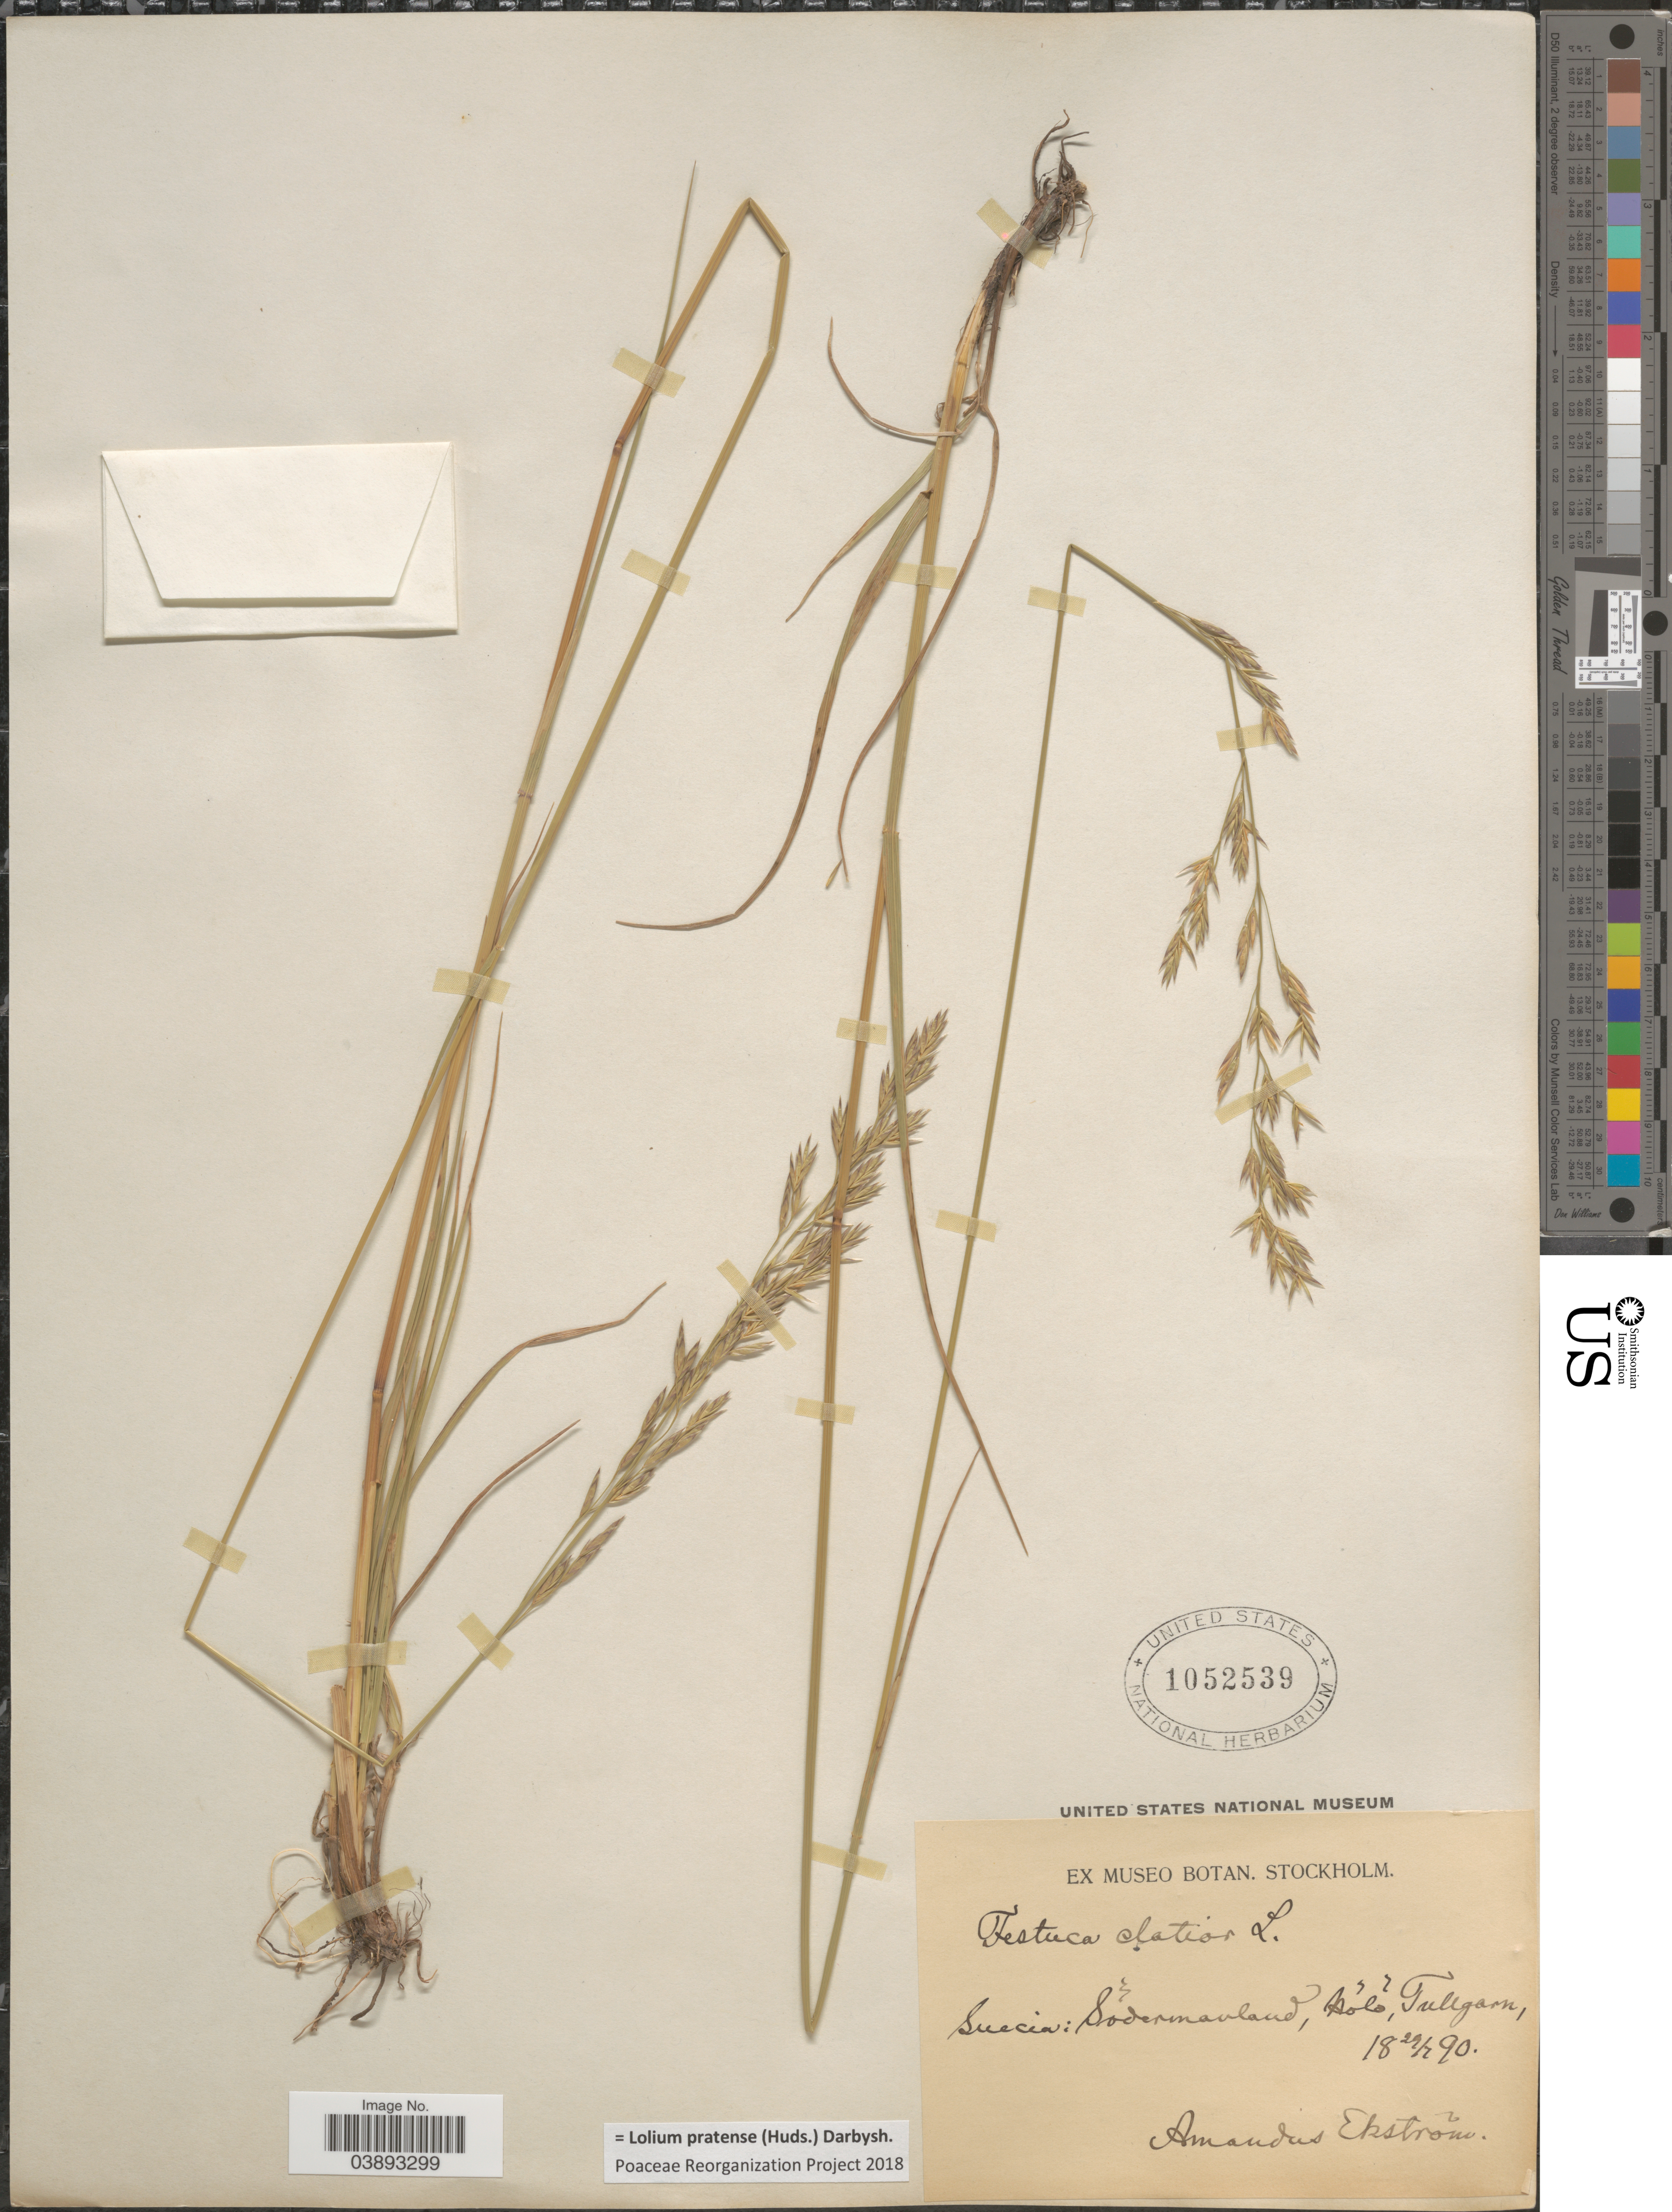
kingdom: Plantae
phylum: Tracheophyta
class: Liliopsida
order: Poales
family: Poaceae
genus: Lolium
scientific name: Lolium pratense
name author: (Huds.) Darbysh.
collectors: A. Ekstrom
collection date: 1890-07-29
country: Sweden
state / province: Sodermanland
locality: Suecia: Nõlõ, Tullgarn.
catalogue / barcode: US 1052539